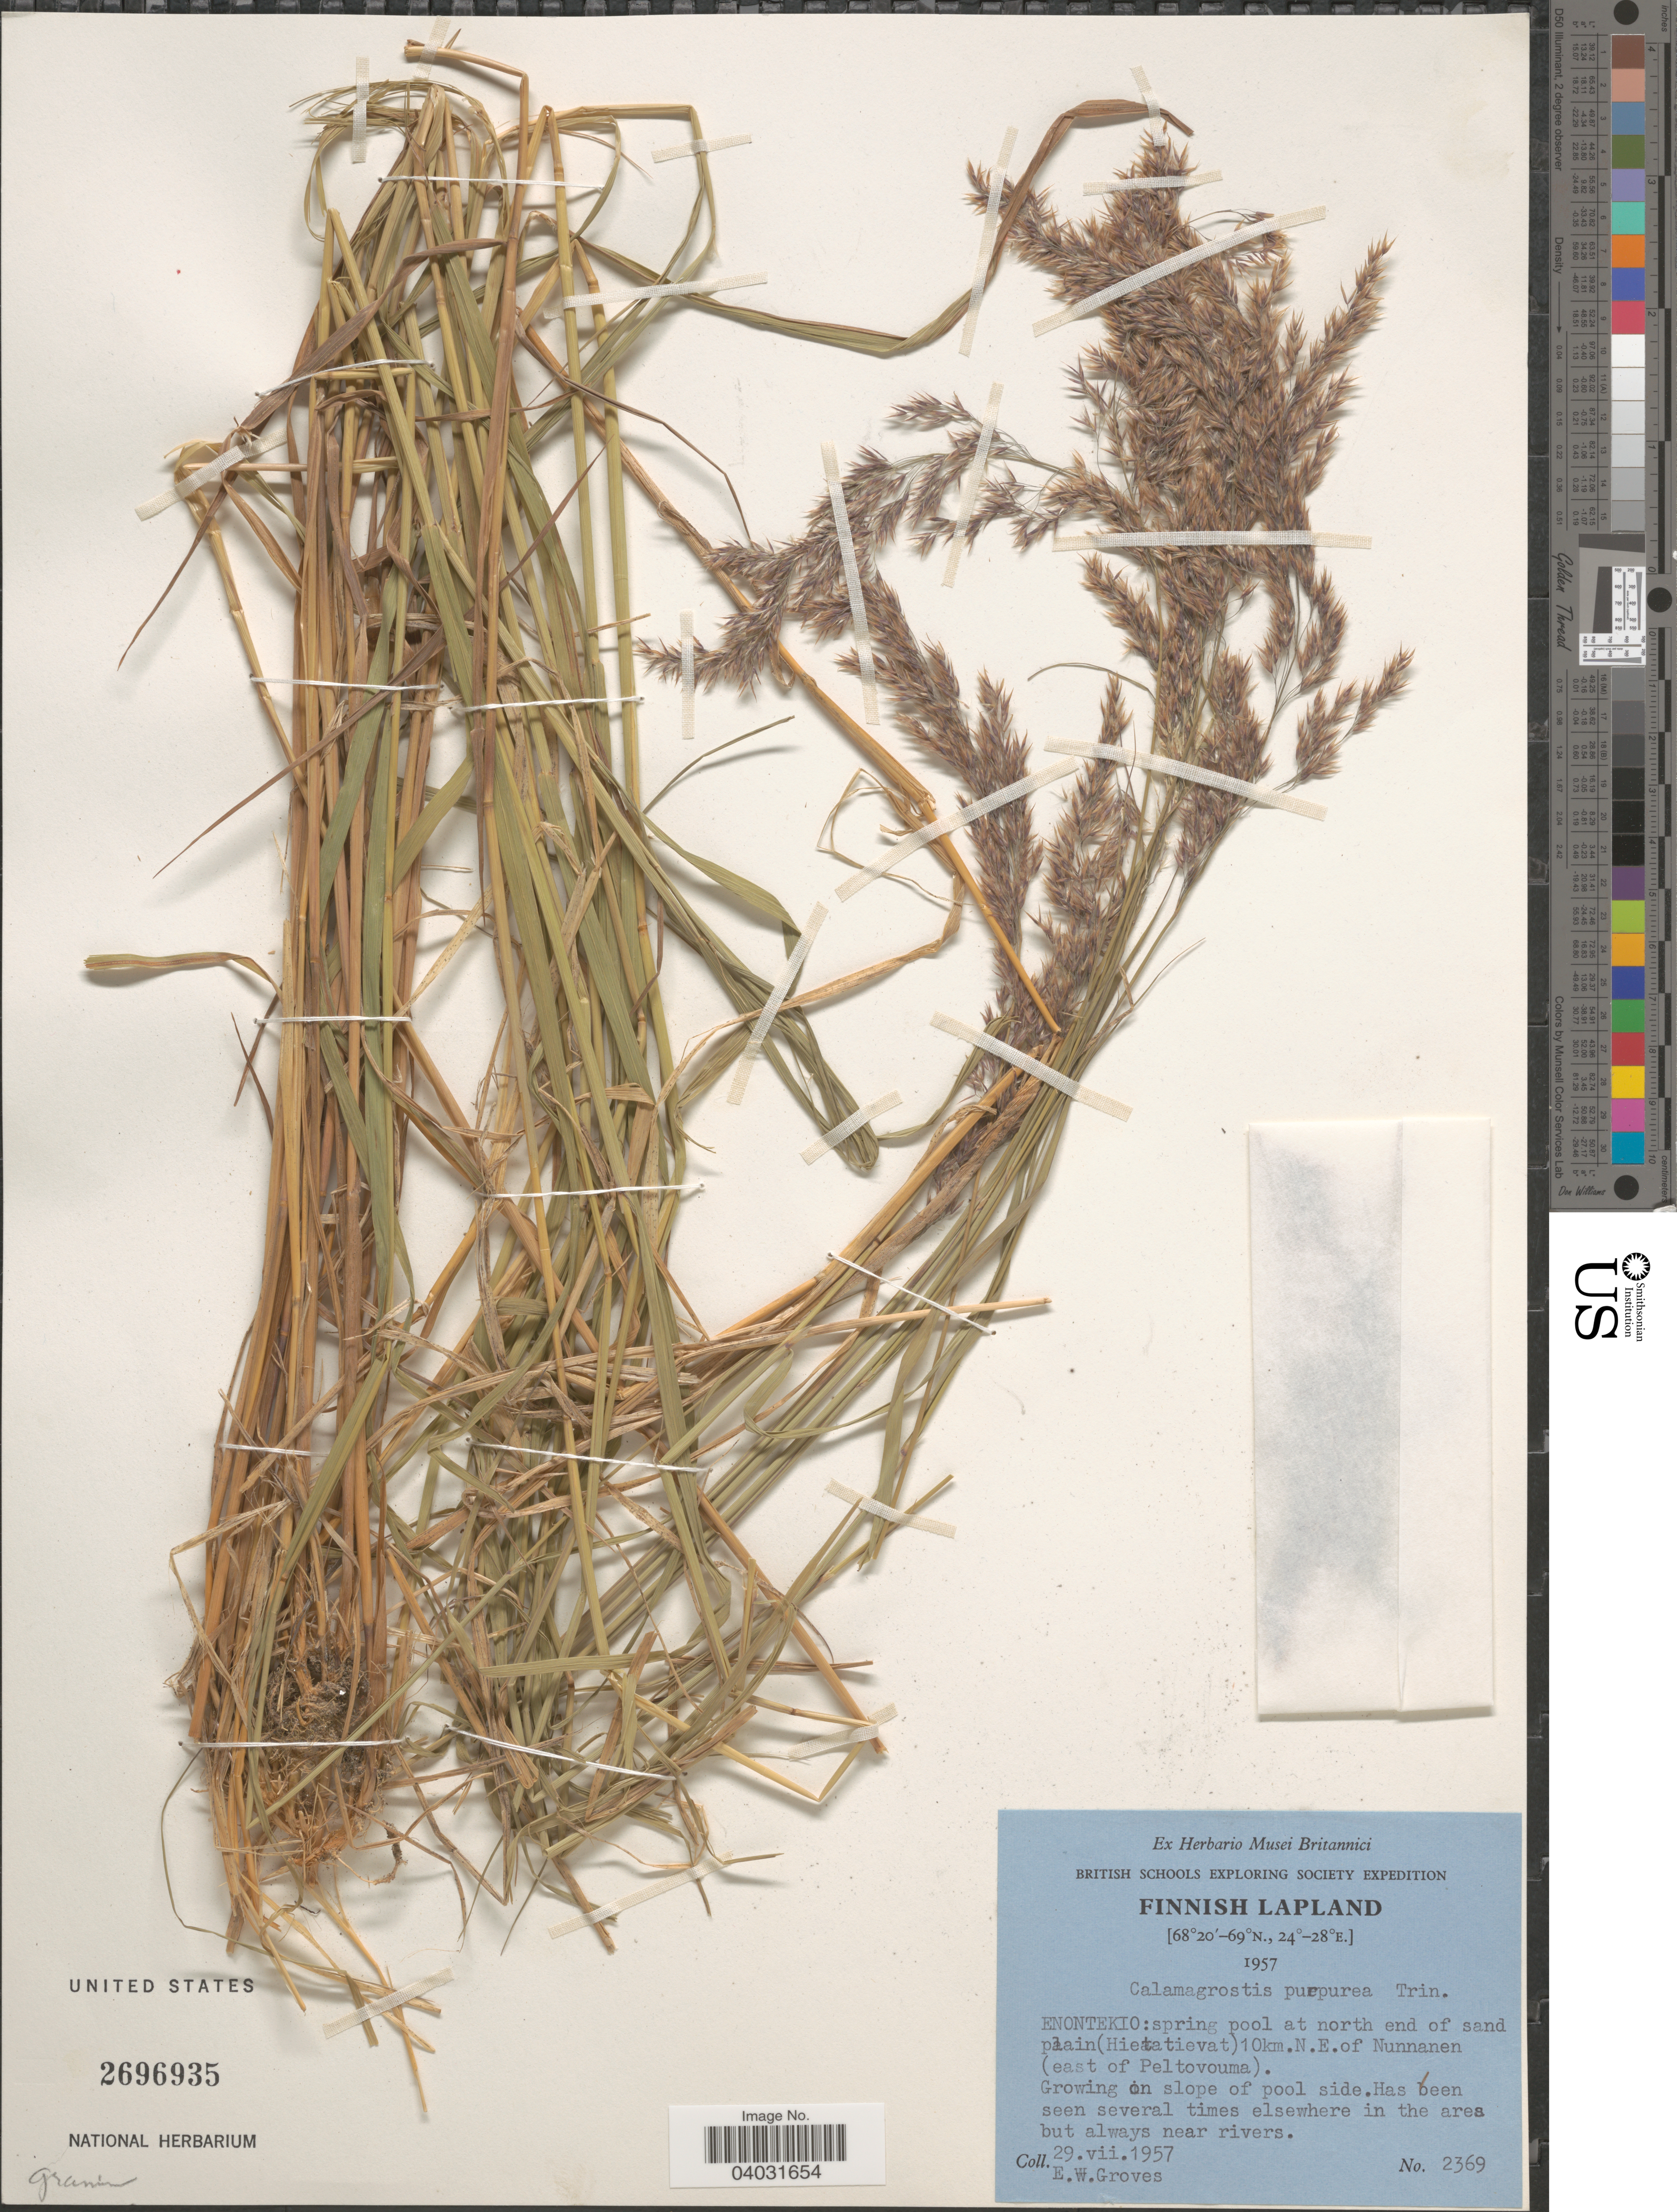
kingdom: Plantae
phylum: Tracheophyta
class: Liliopsida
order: Poales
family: Poaceae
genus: Calamagrostis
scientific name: Calamagrostis purpurea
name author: (Trin.) Trin.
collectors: E. Groves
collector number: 2369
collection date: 1957-07-29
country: Finland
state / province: Lappi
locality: Finnish Lapland. Enontekio: spring pool at north end of sand plain (Hietatievat) 10 km. N.E. of Nunnanen (east of Peltovouma).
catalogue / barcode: US 2696935